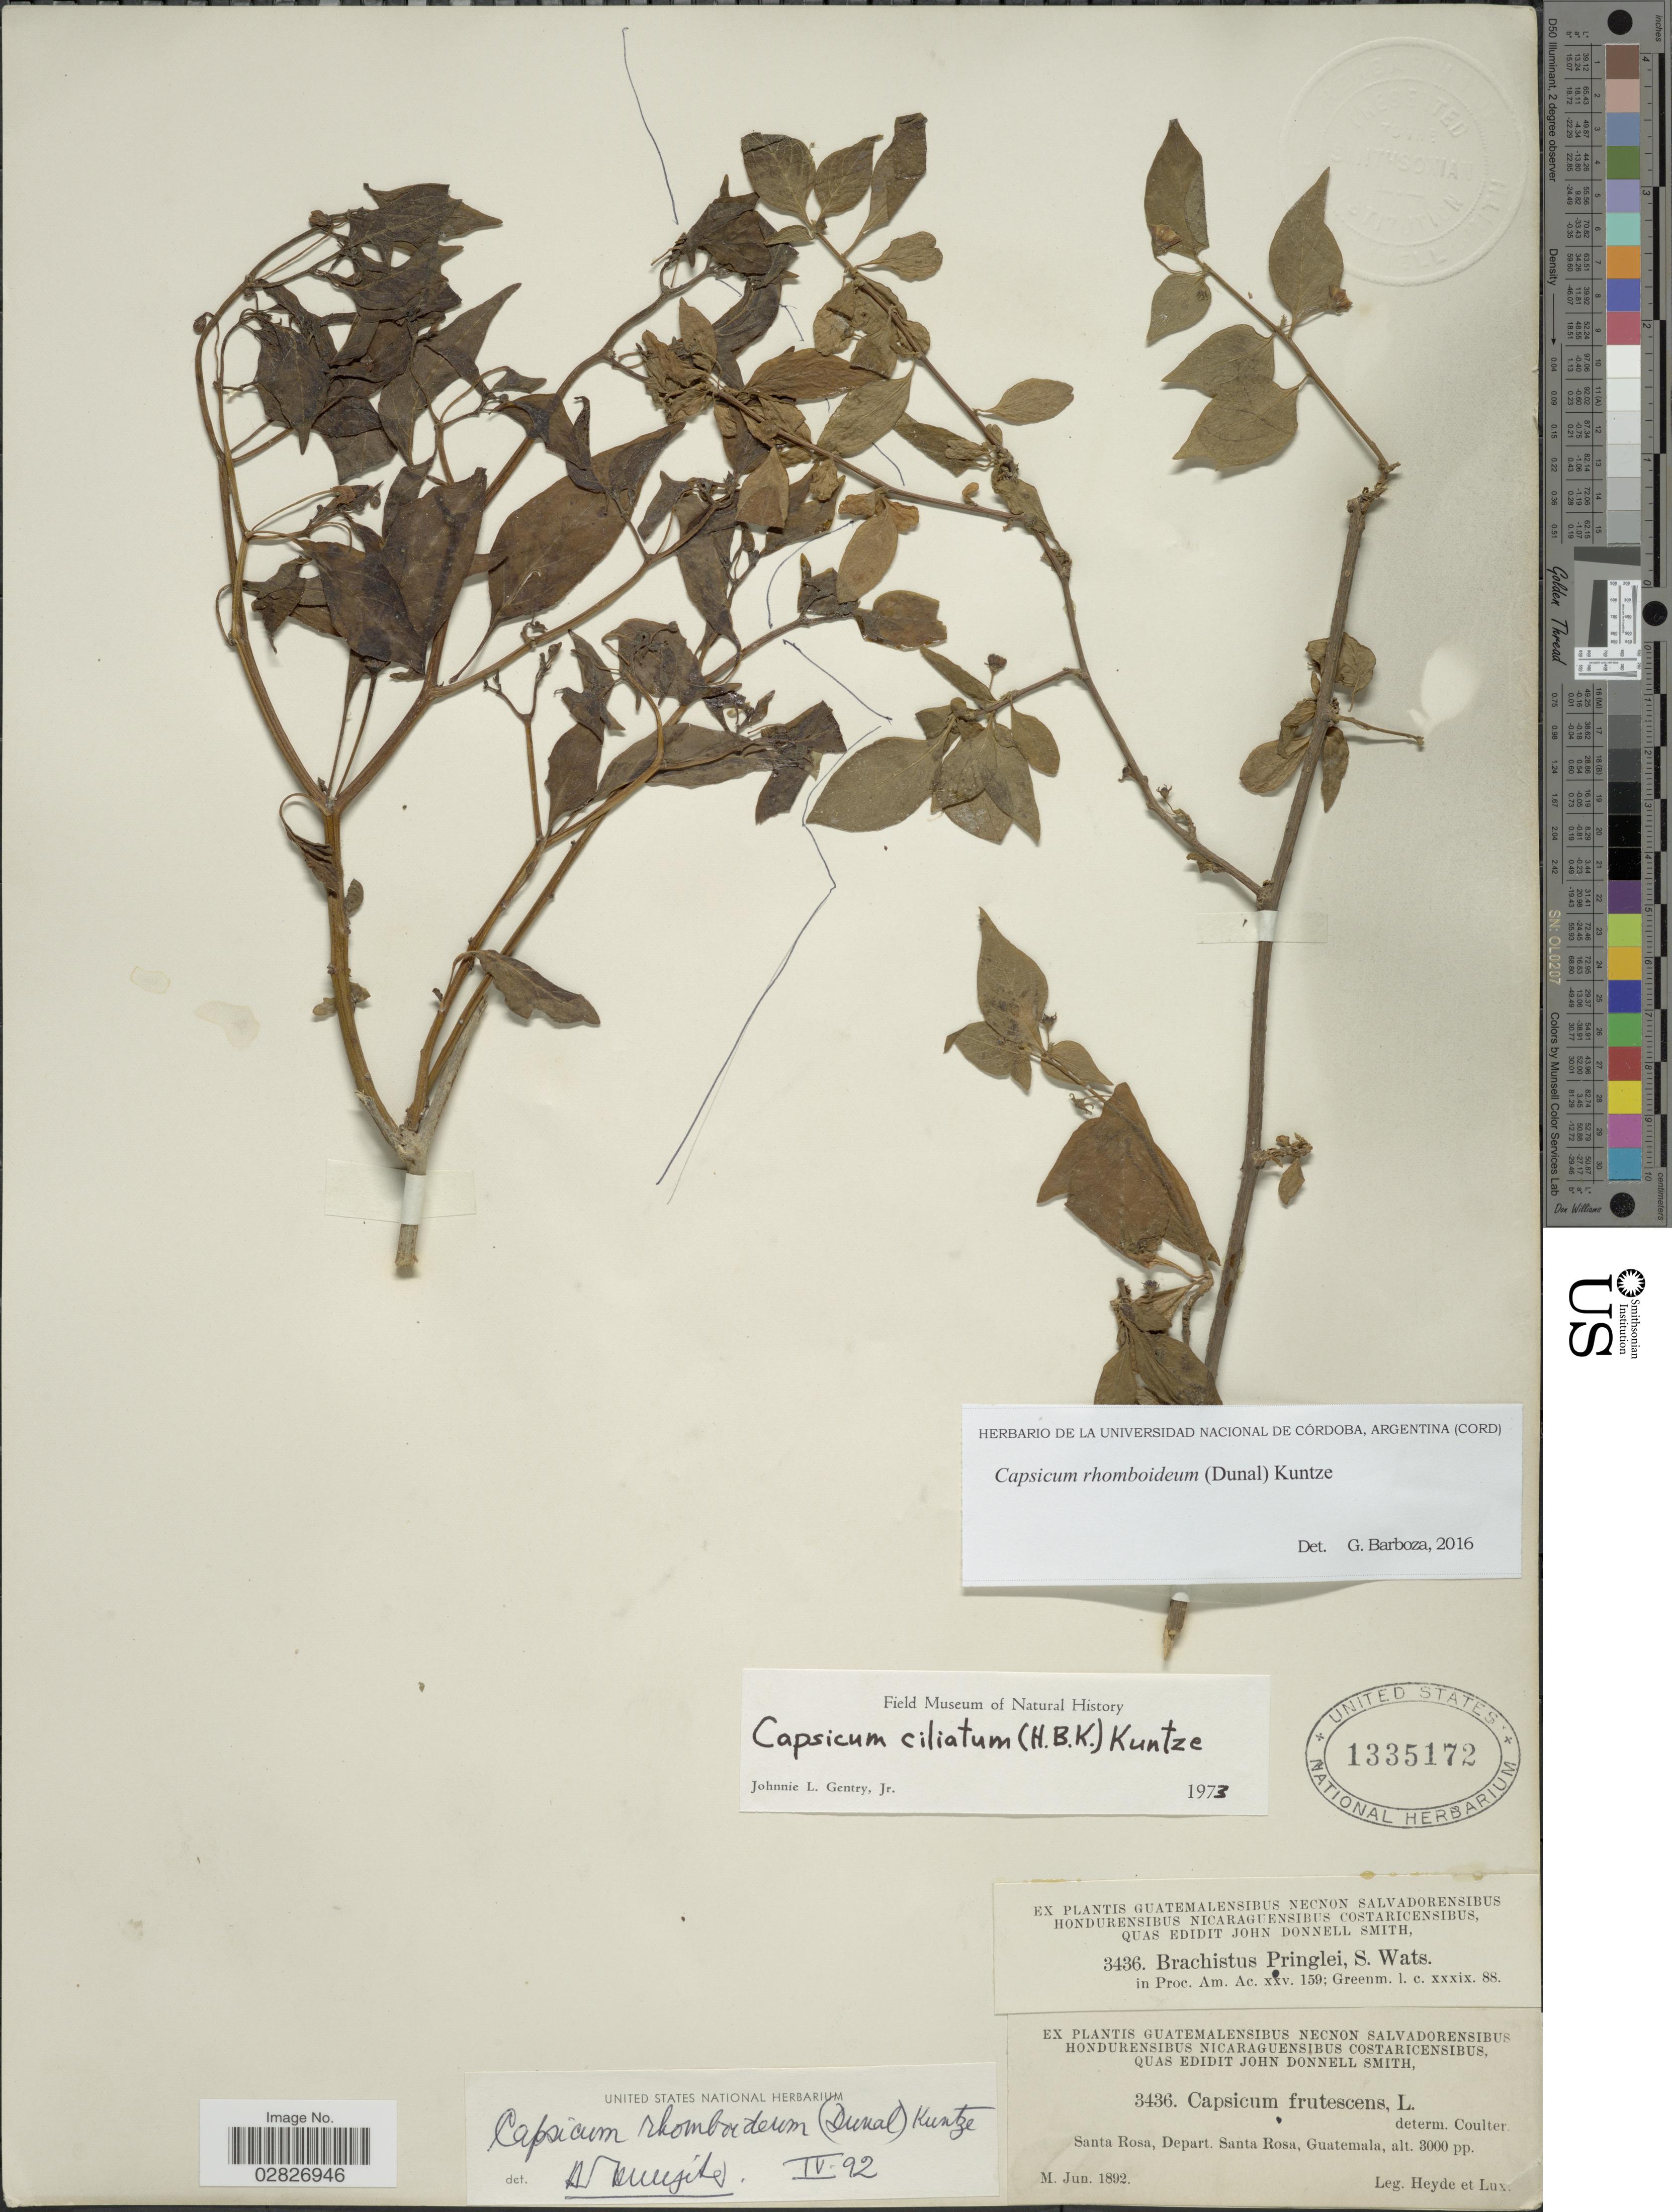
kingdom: Plantae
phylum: Tracheophyta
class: Magnoliopsida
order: Solanales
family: Solanaceae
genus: Capsicum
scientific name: Capsicum rhomboideum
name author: (Humb. & Bonpl. ex Dunal) Kuntze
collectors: Heyde & Lux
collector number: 3436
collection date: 1892-06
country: Guatemala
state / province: Santa Rosa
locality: Santa Rosa, Depart. Santa Rosa.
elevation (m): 914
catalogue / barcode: US 1335172